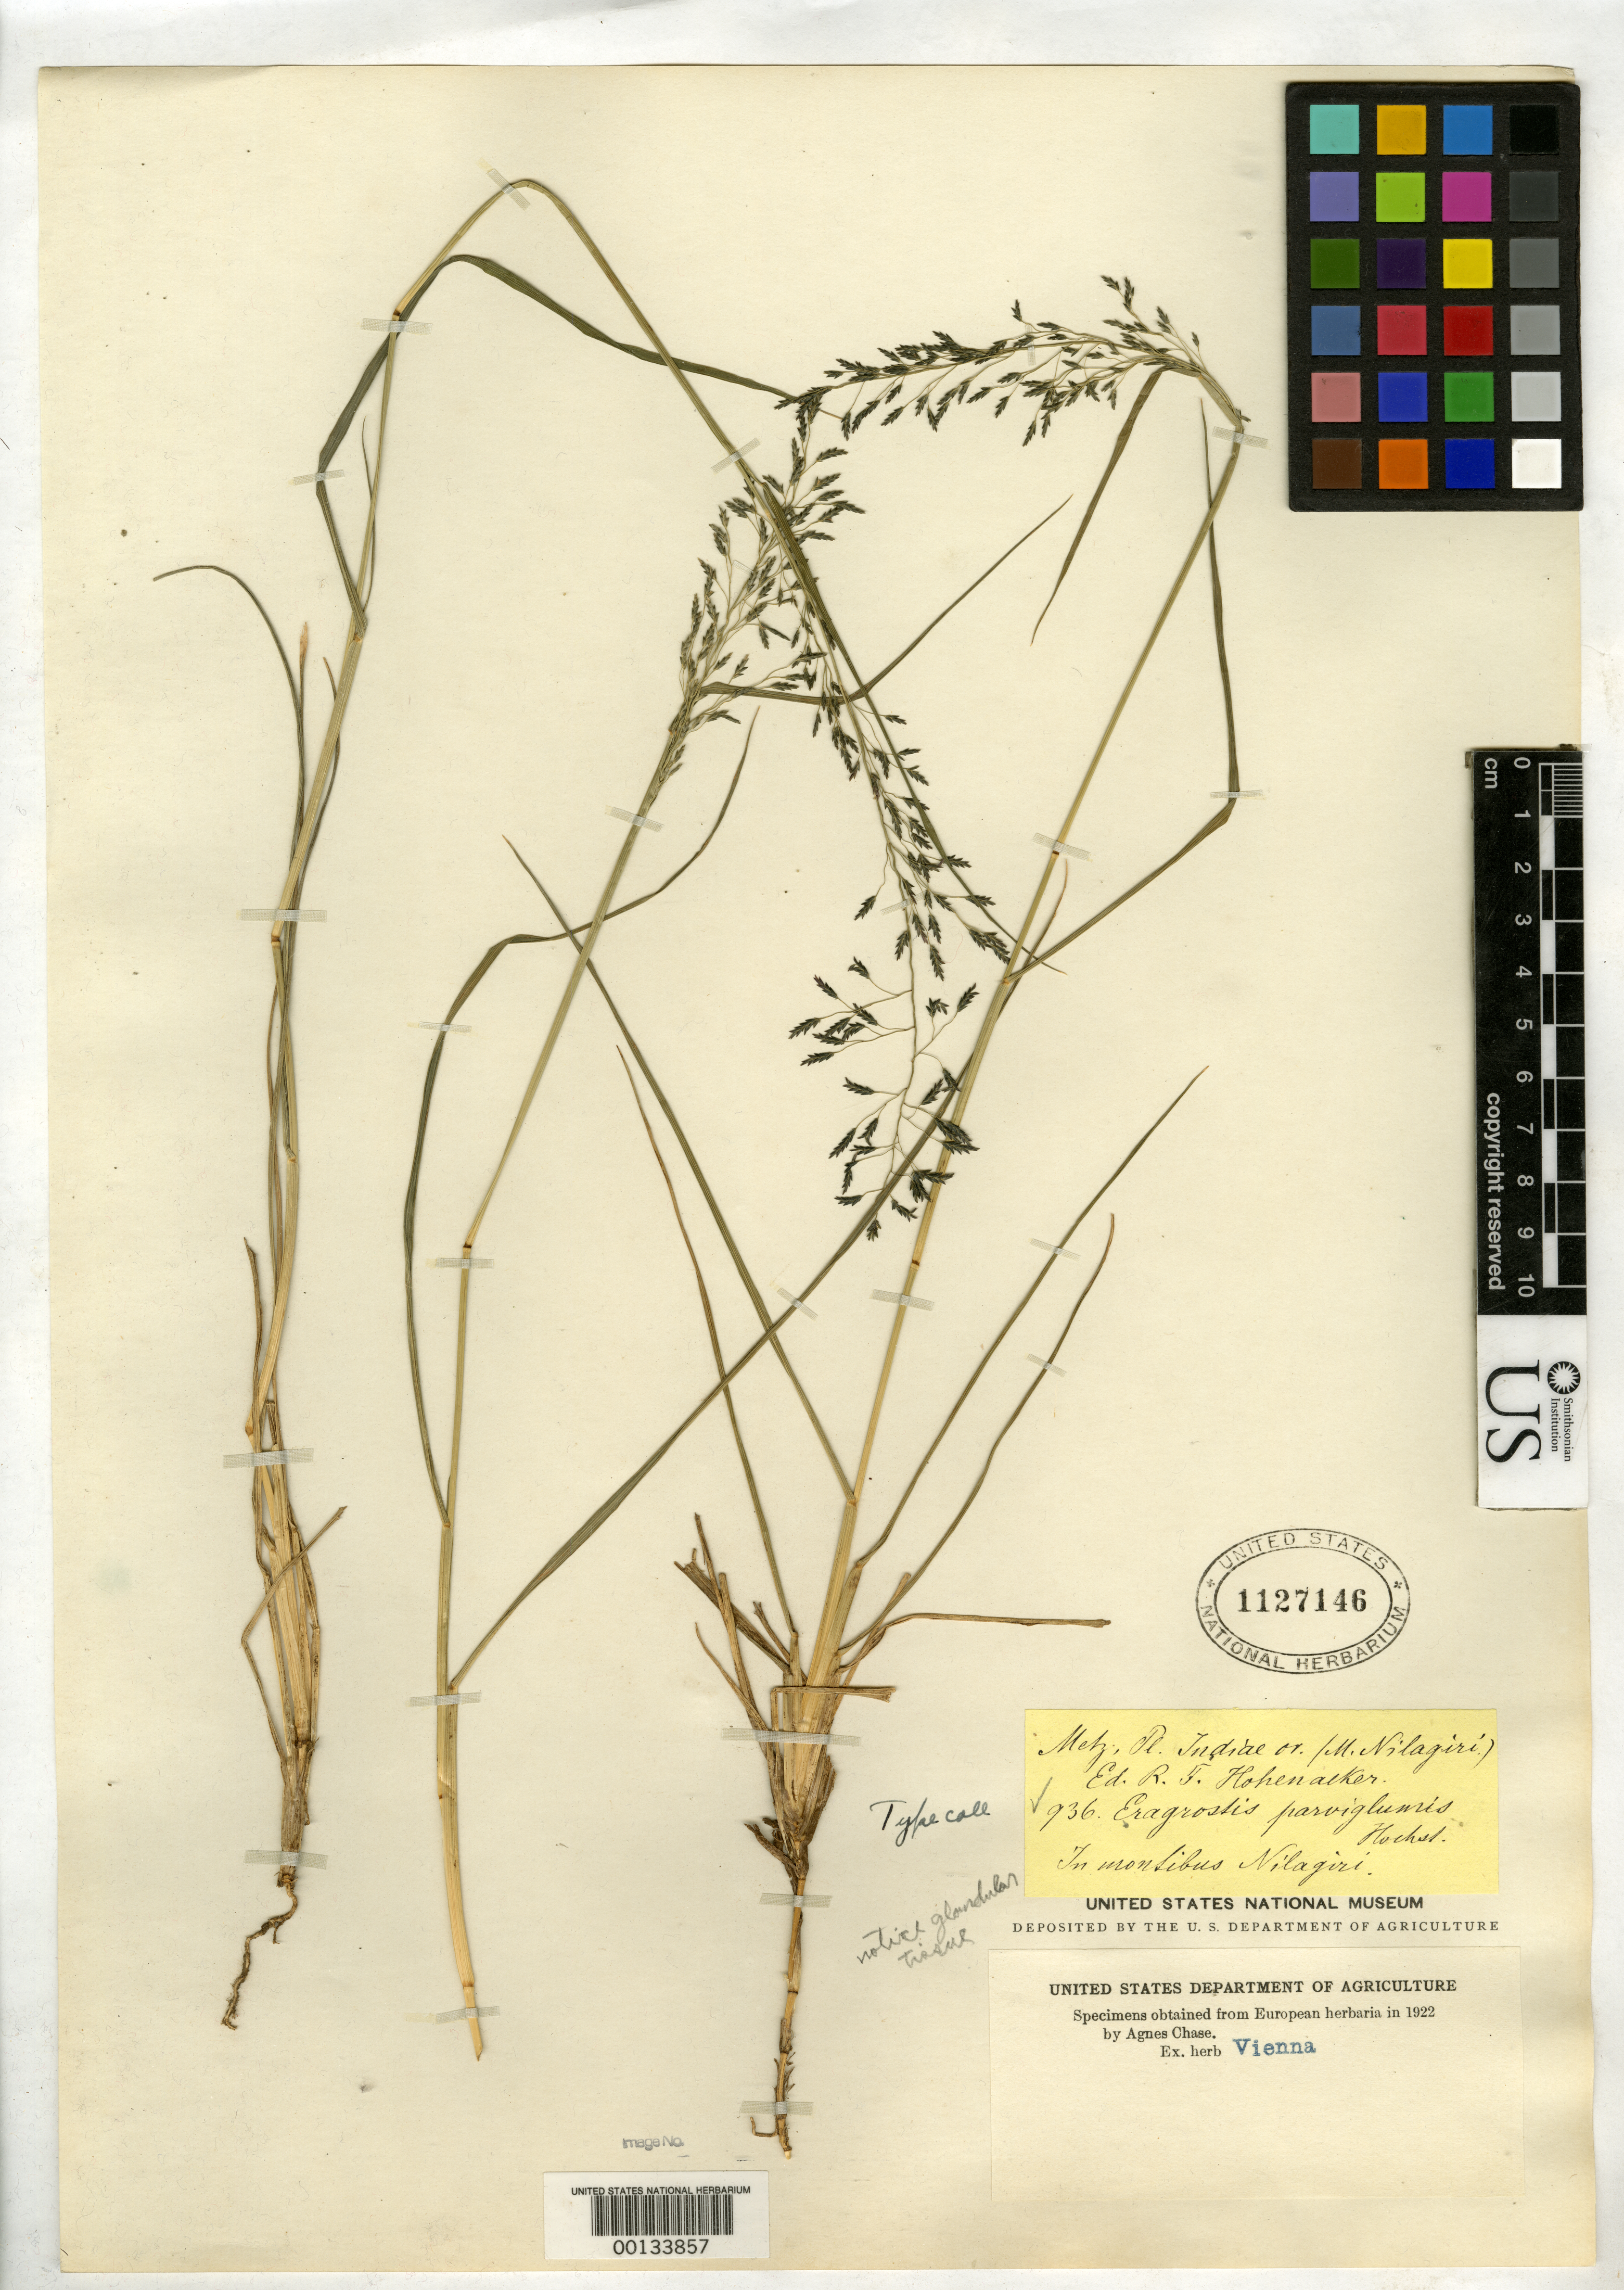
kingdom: Plantae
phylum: Tracheophyta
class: Liliopsida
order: Poales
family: Poaceae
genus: Eragrostis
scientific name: Eragrostis parviglumis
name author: Hochst. ex Steud.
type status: Type Collection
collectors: R. F. Hohenacker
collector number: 936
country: India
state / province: Orissa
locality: Mont. Nilagiri.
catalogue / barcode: US 1127146